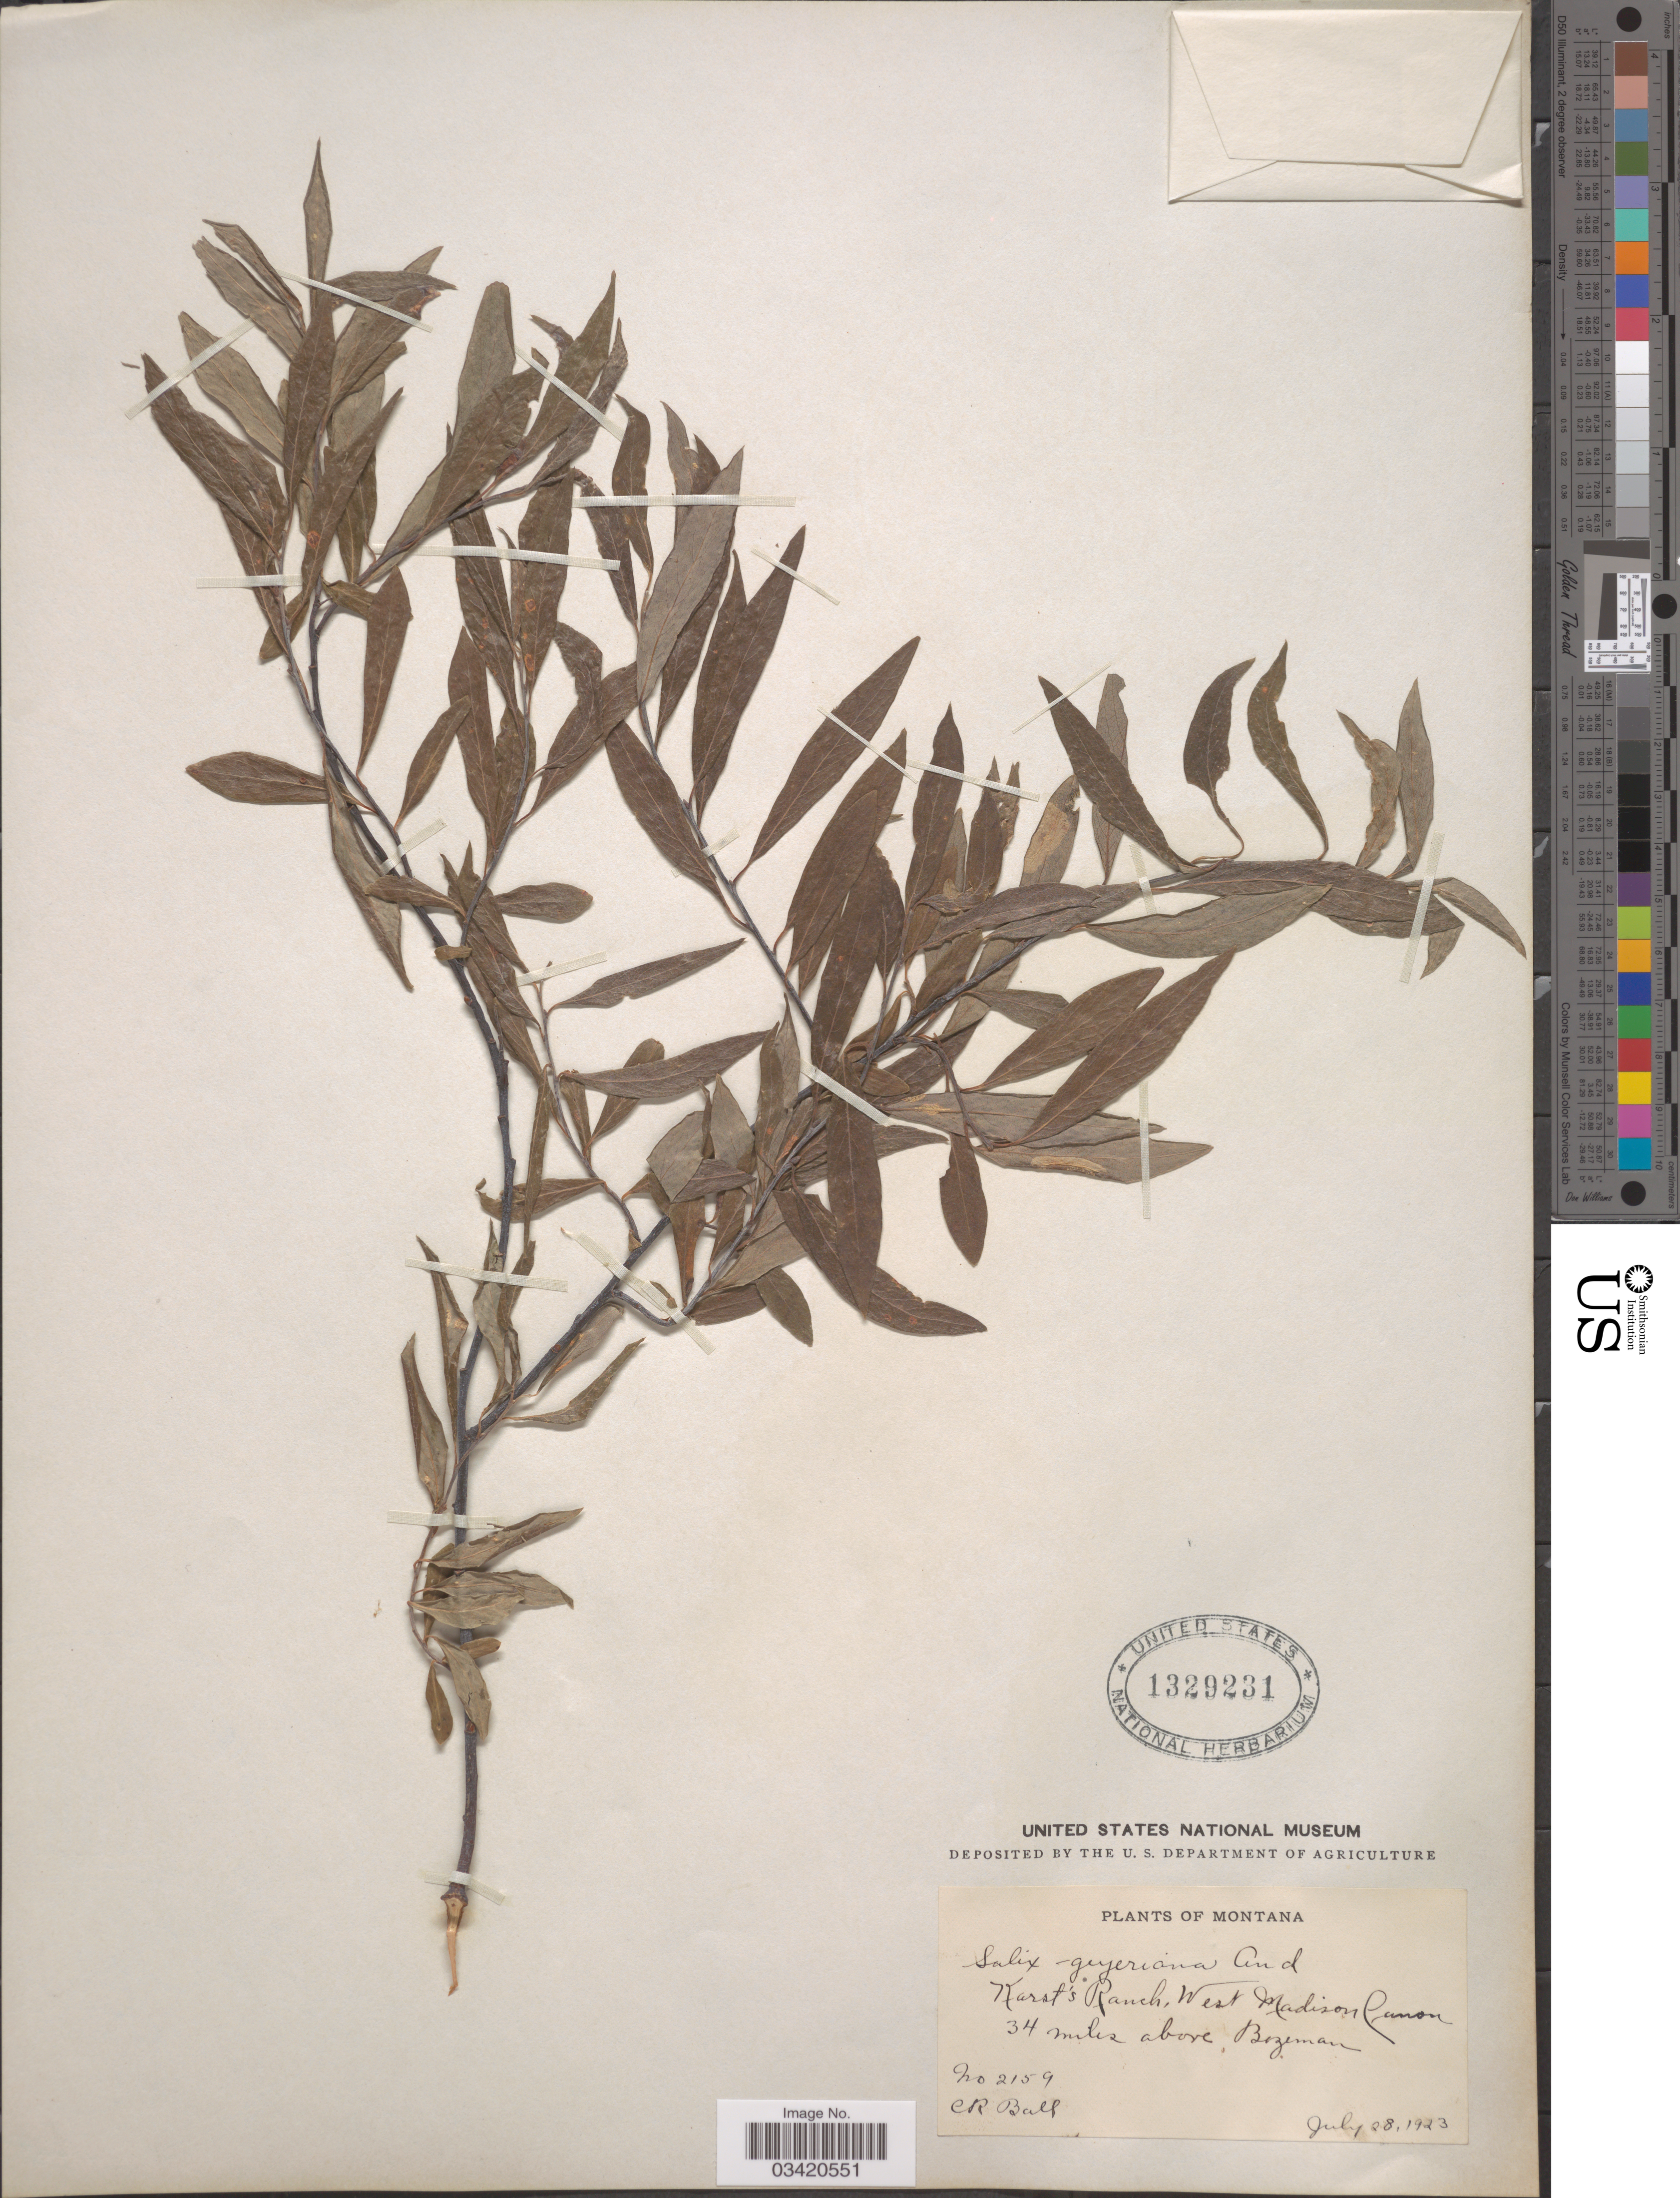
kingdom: Plantae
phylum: Tracheophyta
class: Magnoliopsida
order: Malpighiales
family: Salicaceae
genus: Salix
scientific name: Salix geyeriana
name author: Andersson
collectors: C. R. Ball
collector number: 2159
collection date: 1923-07-28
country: United States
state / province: Montana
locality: Karst's Ranch, West Madison Canon 34 miles above Bozeman.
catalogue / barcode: US 1329231